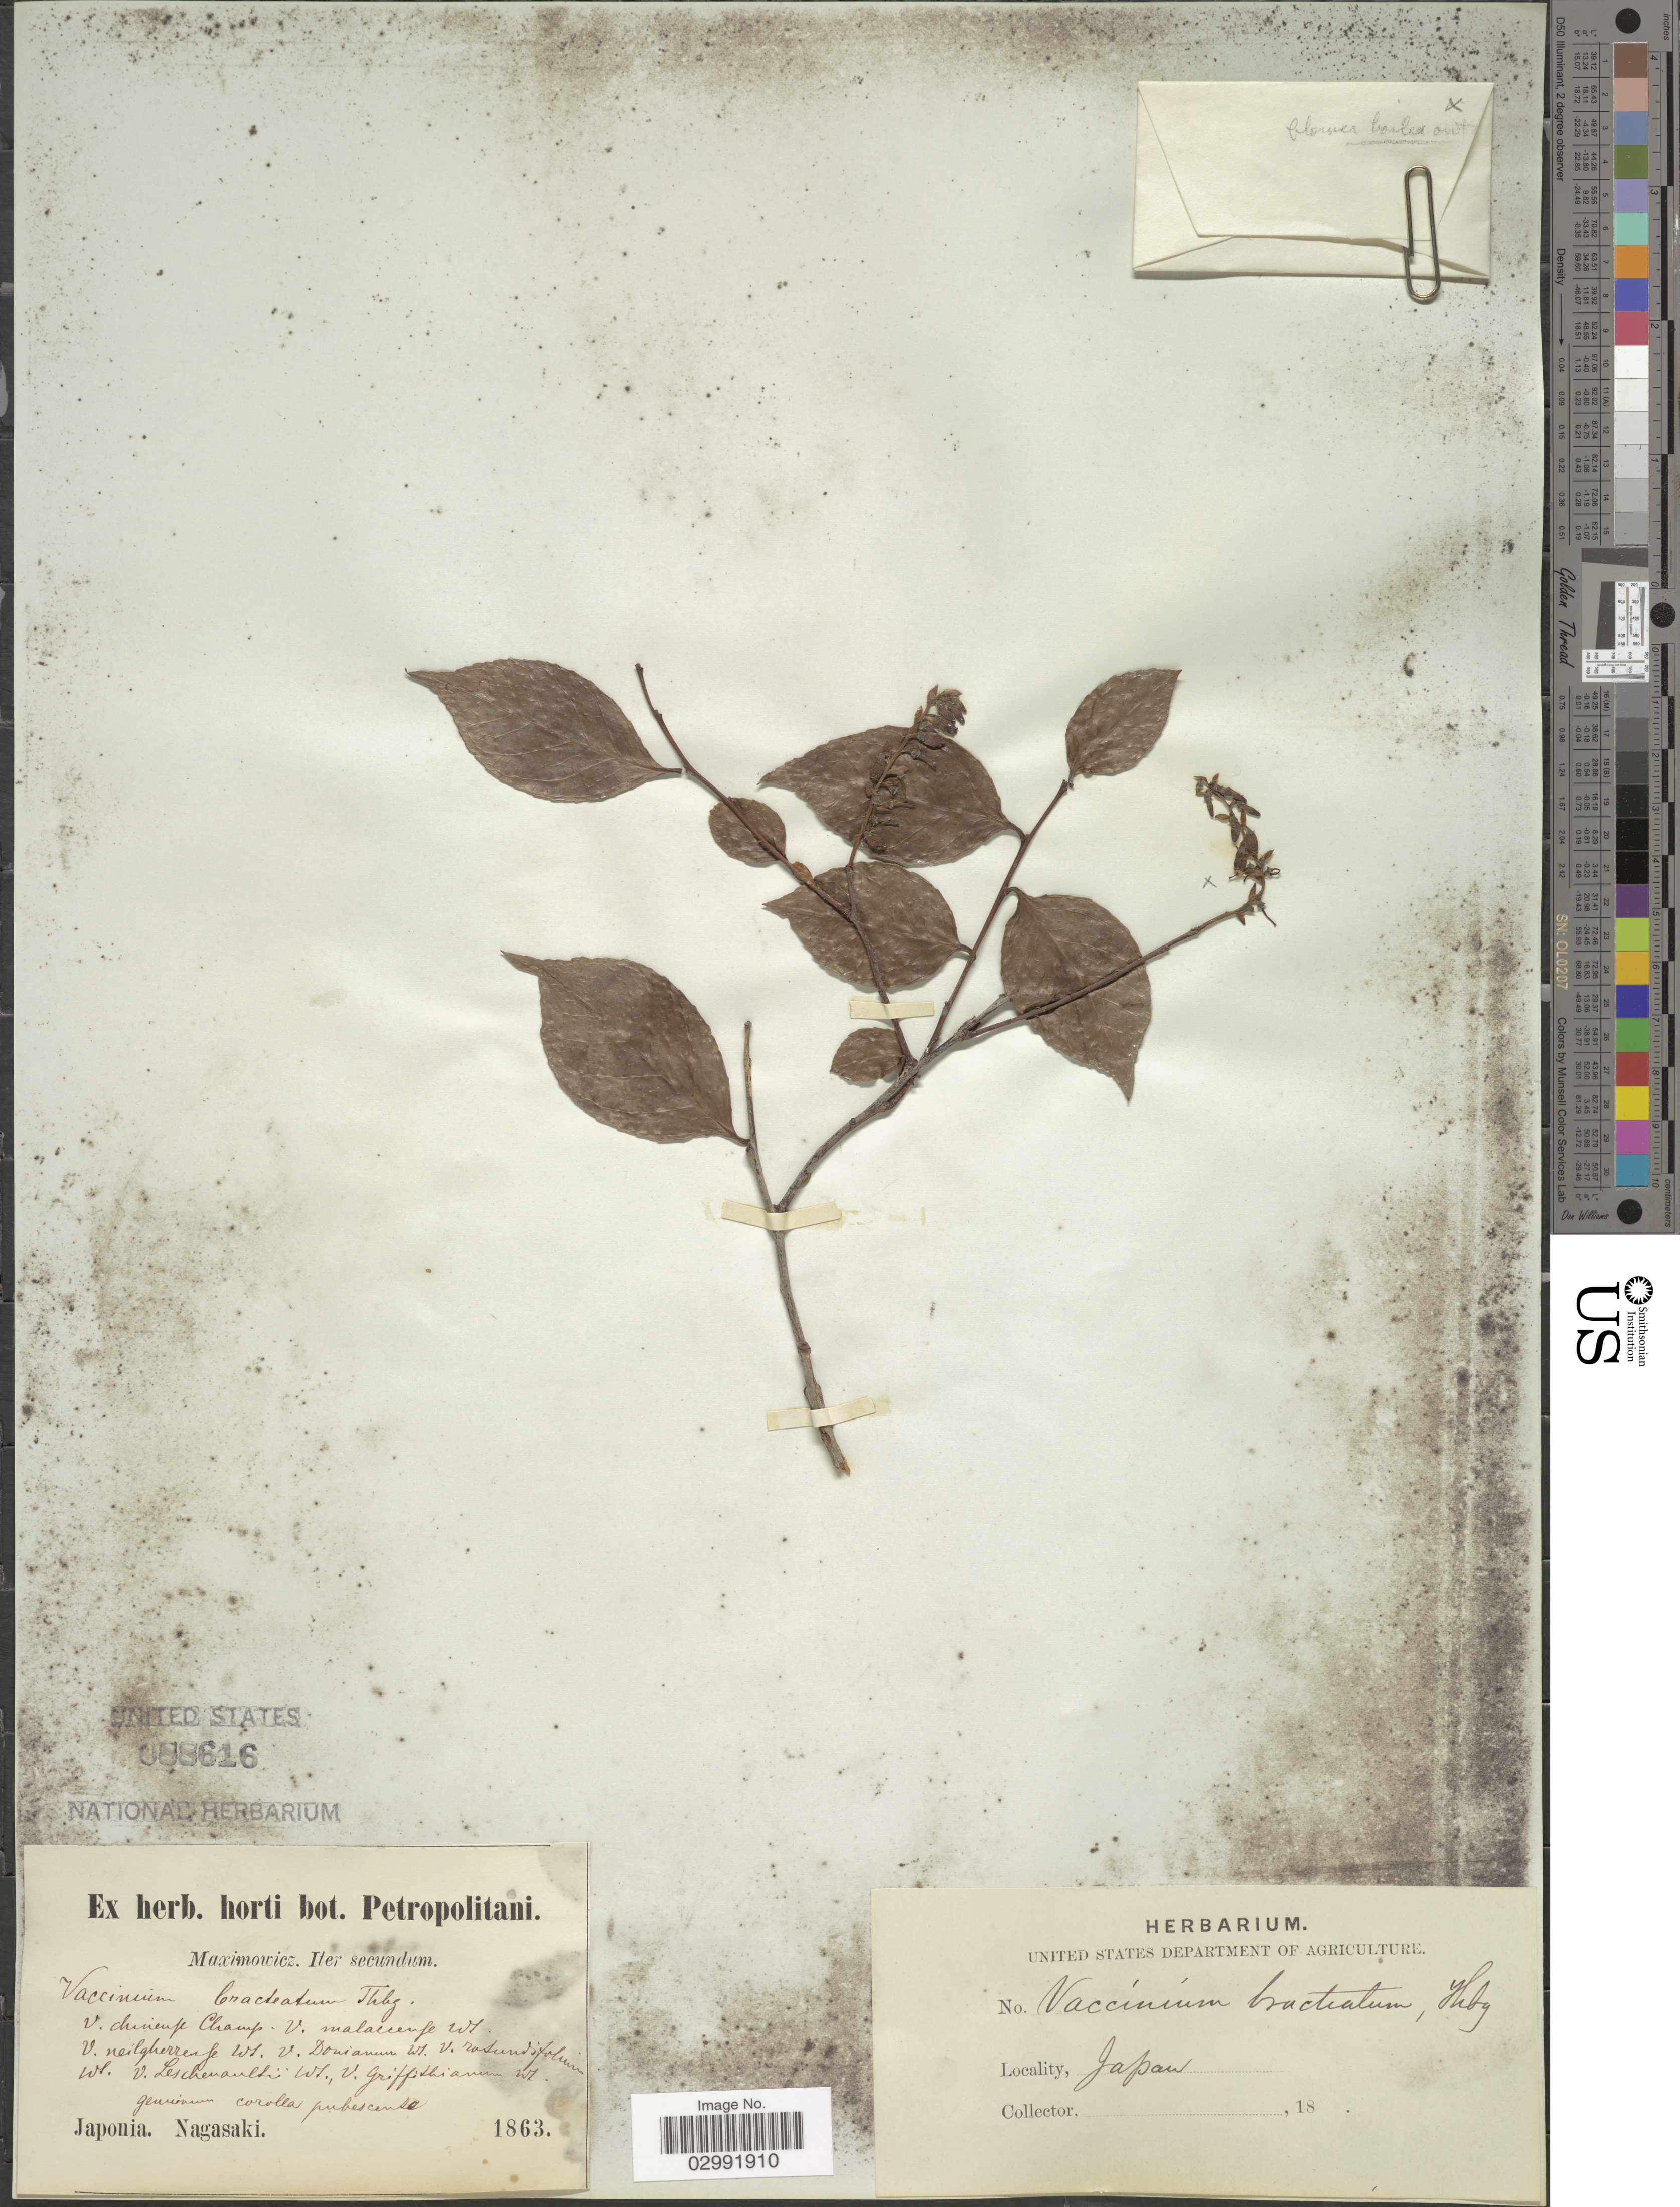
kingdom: Plantae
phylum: Tracheophyta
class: Magnoliopsida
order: Ericales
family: Ericaceae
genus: Vaccinium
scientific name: Vaccinium bracteatum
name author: Thunb.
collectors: Maximowicz, --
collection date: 1863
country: Japan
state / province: Nagasaki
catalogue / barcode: US 88616